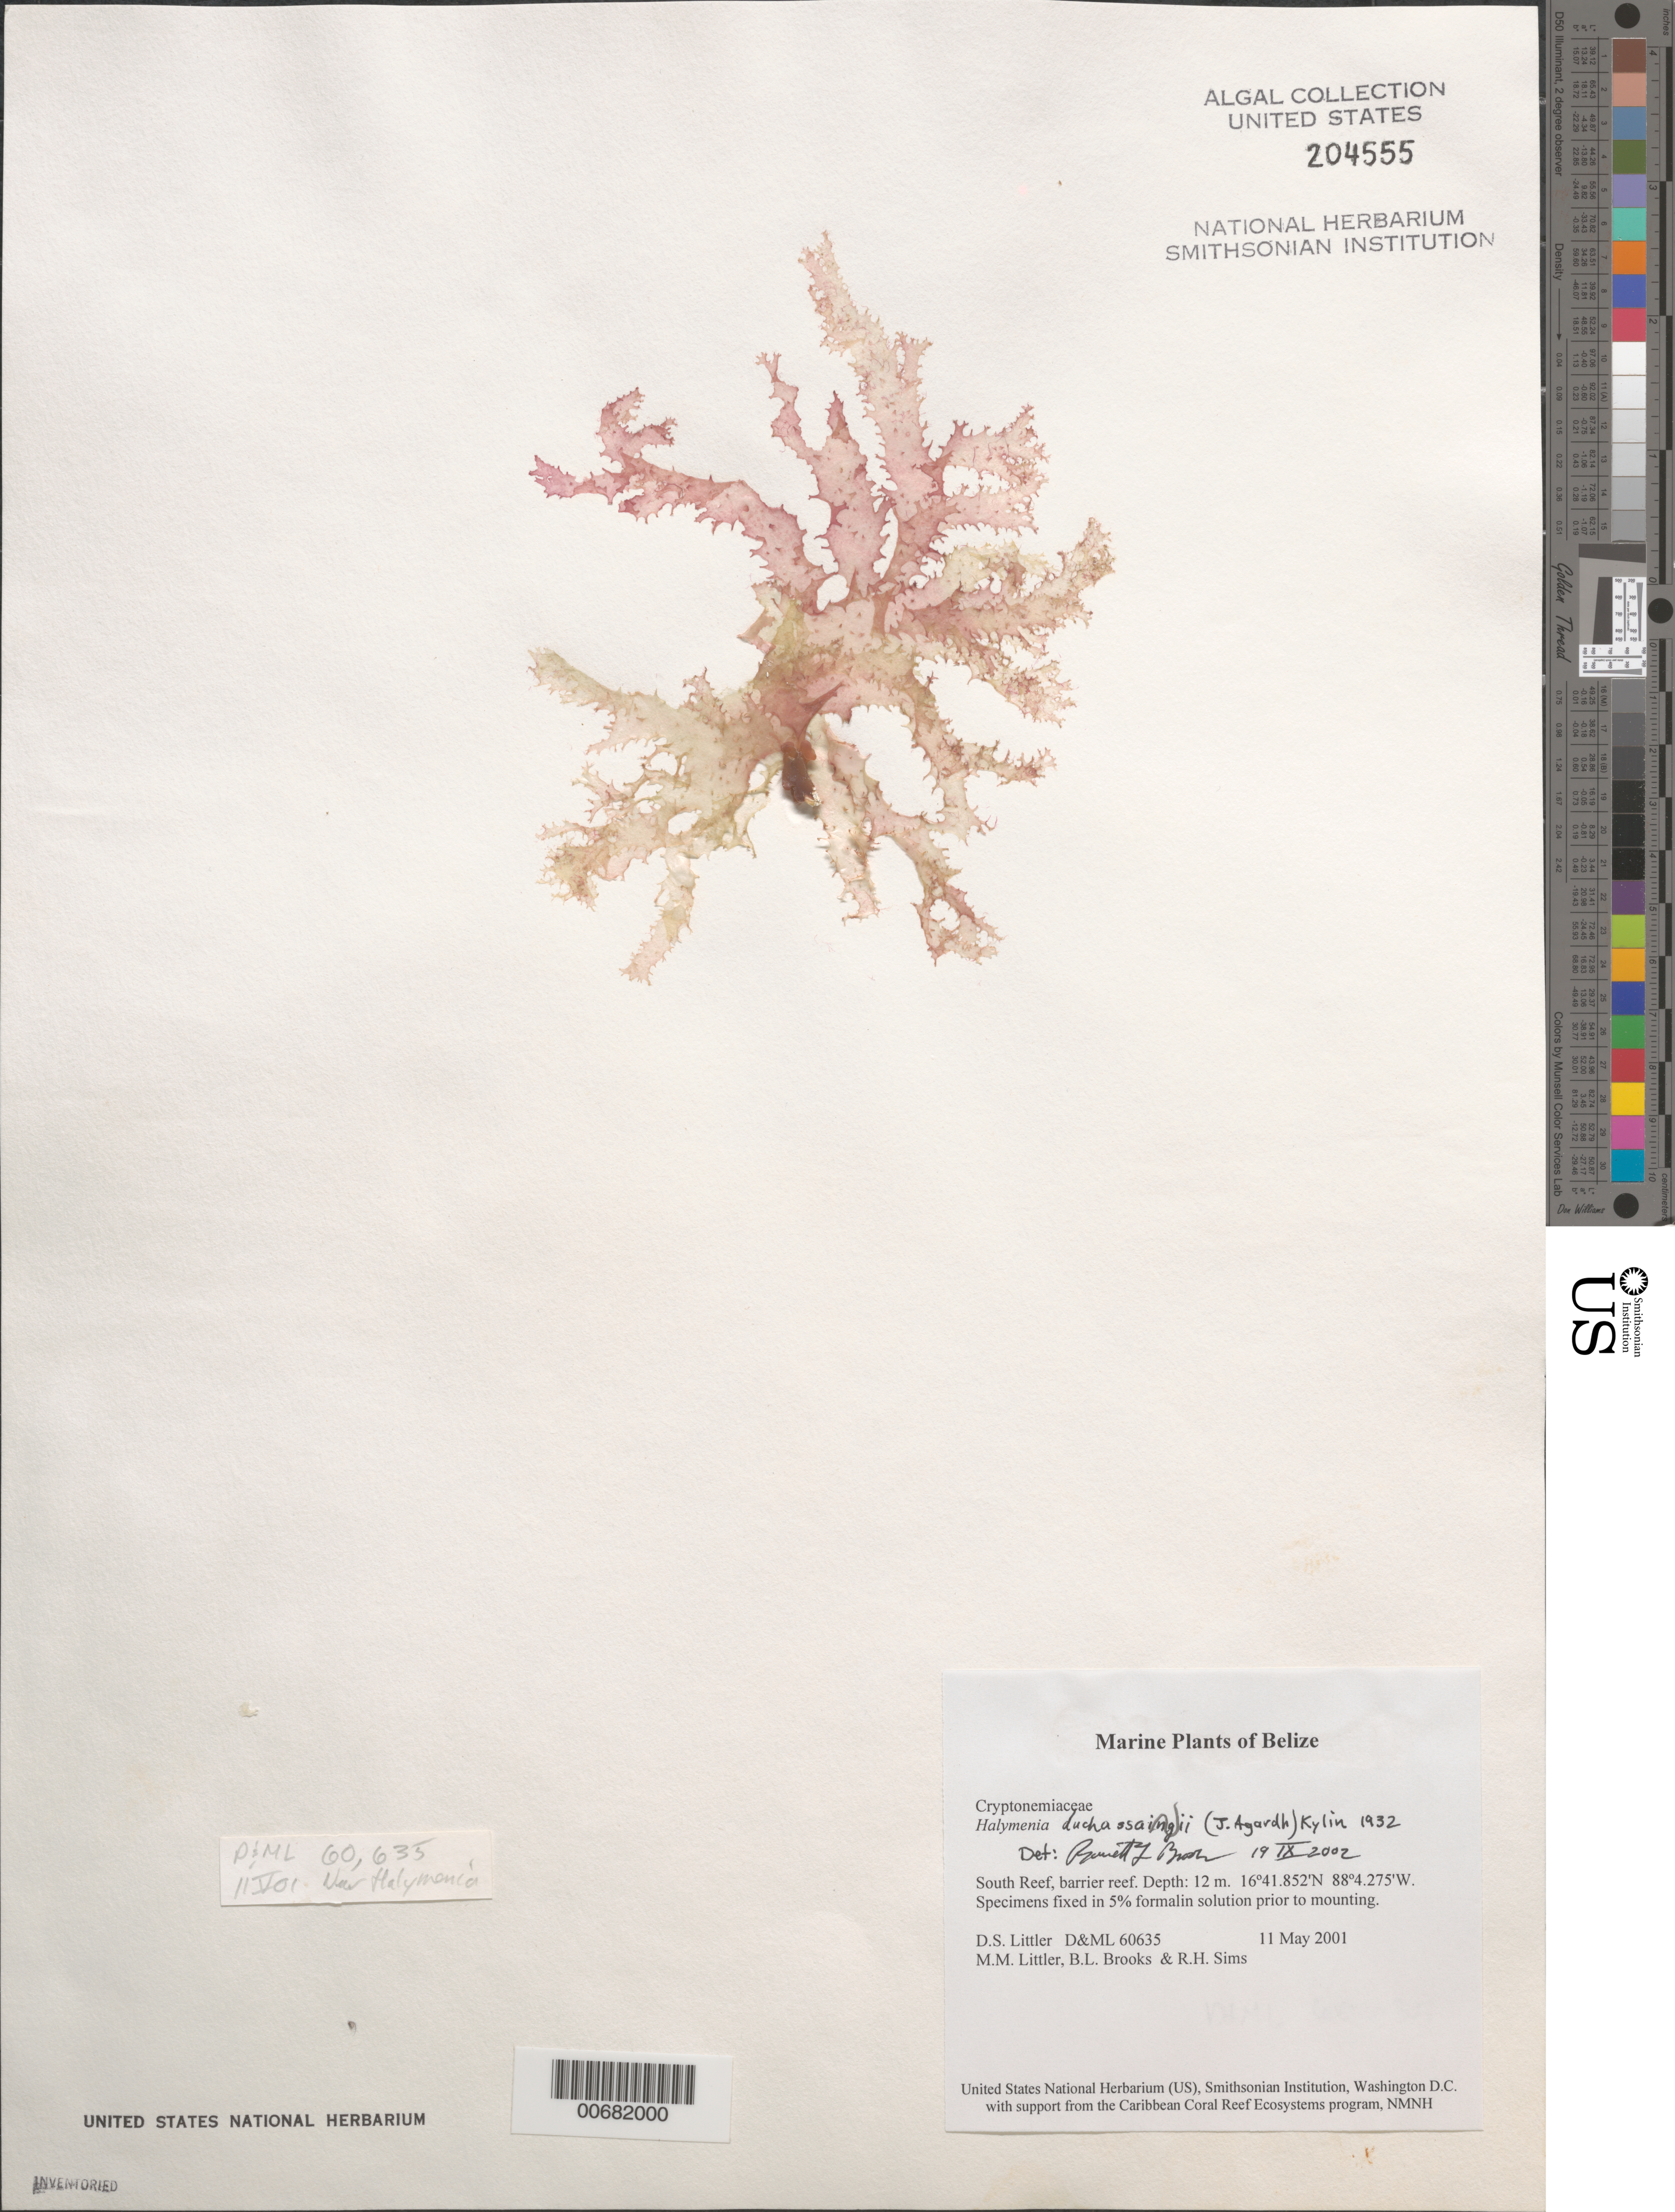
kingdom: Plantae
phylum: Rhodophyta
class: Florideophyceae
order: Halymeniales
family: Halymeniaceae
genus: Halymenia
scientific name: Halymenia duchassaignii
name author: (J. Agardh) Kylin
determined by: Brooks, B. L., (BOT), Smithsonian Institution - National Museum of Natural History (UNITED STATES)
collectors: D. S. Littler, M. M. Littler, B. Brooks & R. H. Sims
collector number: D&ML 60635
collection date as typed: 11 May 2001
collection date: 2001-05-11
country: Belize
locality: South Reef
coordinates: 16 41.852' N, 88 4.275' W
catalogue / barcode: US 204555